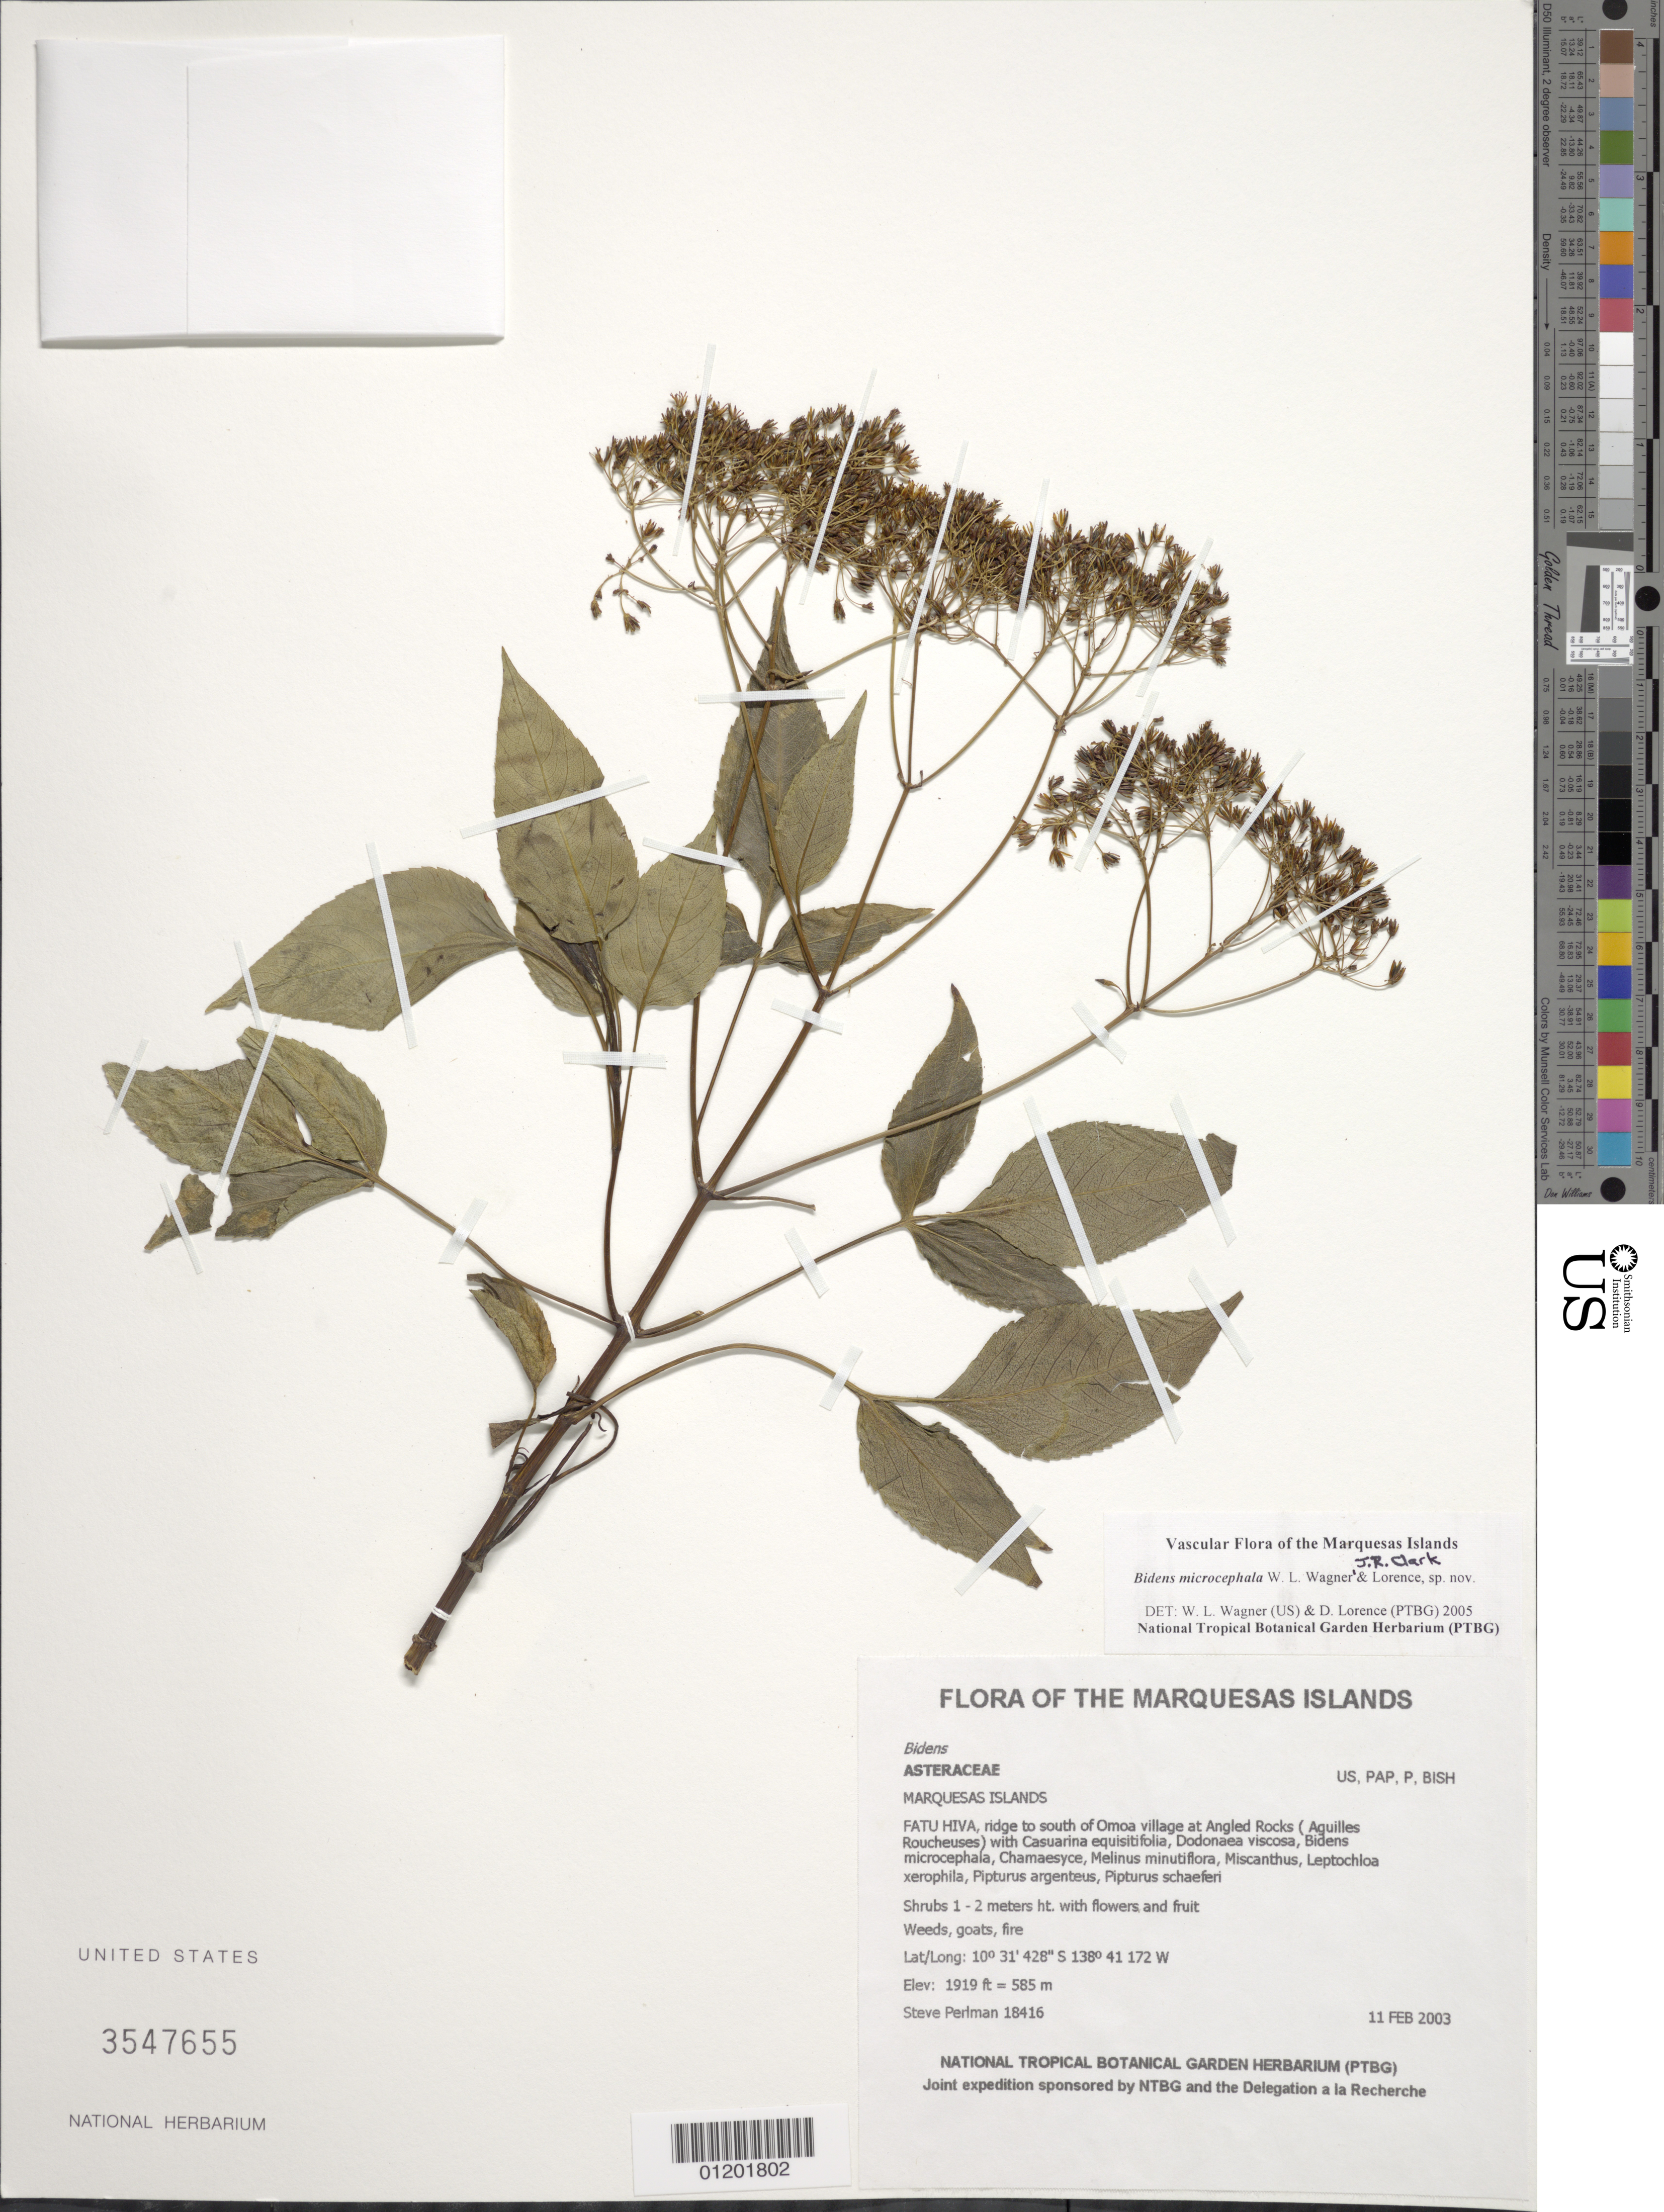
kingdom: Plantae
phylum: Tracheophyta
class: Magnoliopsida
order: Asterales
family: Asteraceae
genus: Bidens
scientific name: Bidens microcephala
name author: W.L. Wagner et al.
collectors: S. P. Perlman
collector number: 18416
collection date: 2003-02-11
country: French Polynesia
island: Fatu Hiva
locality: Ridge to south of Omoa village at Angled Rocks (Aguilles Roucheuses)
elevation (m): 585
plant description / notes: Weeds, goats, fire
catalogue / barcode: US 3547655